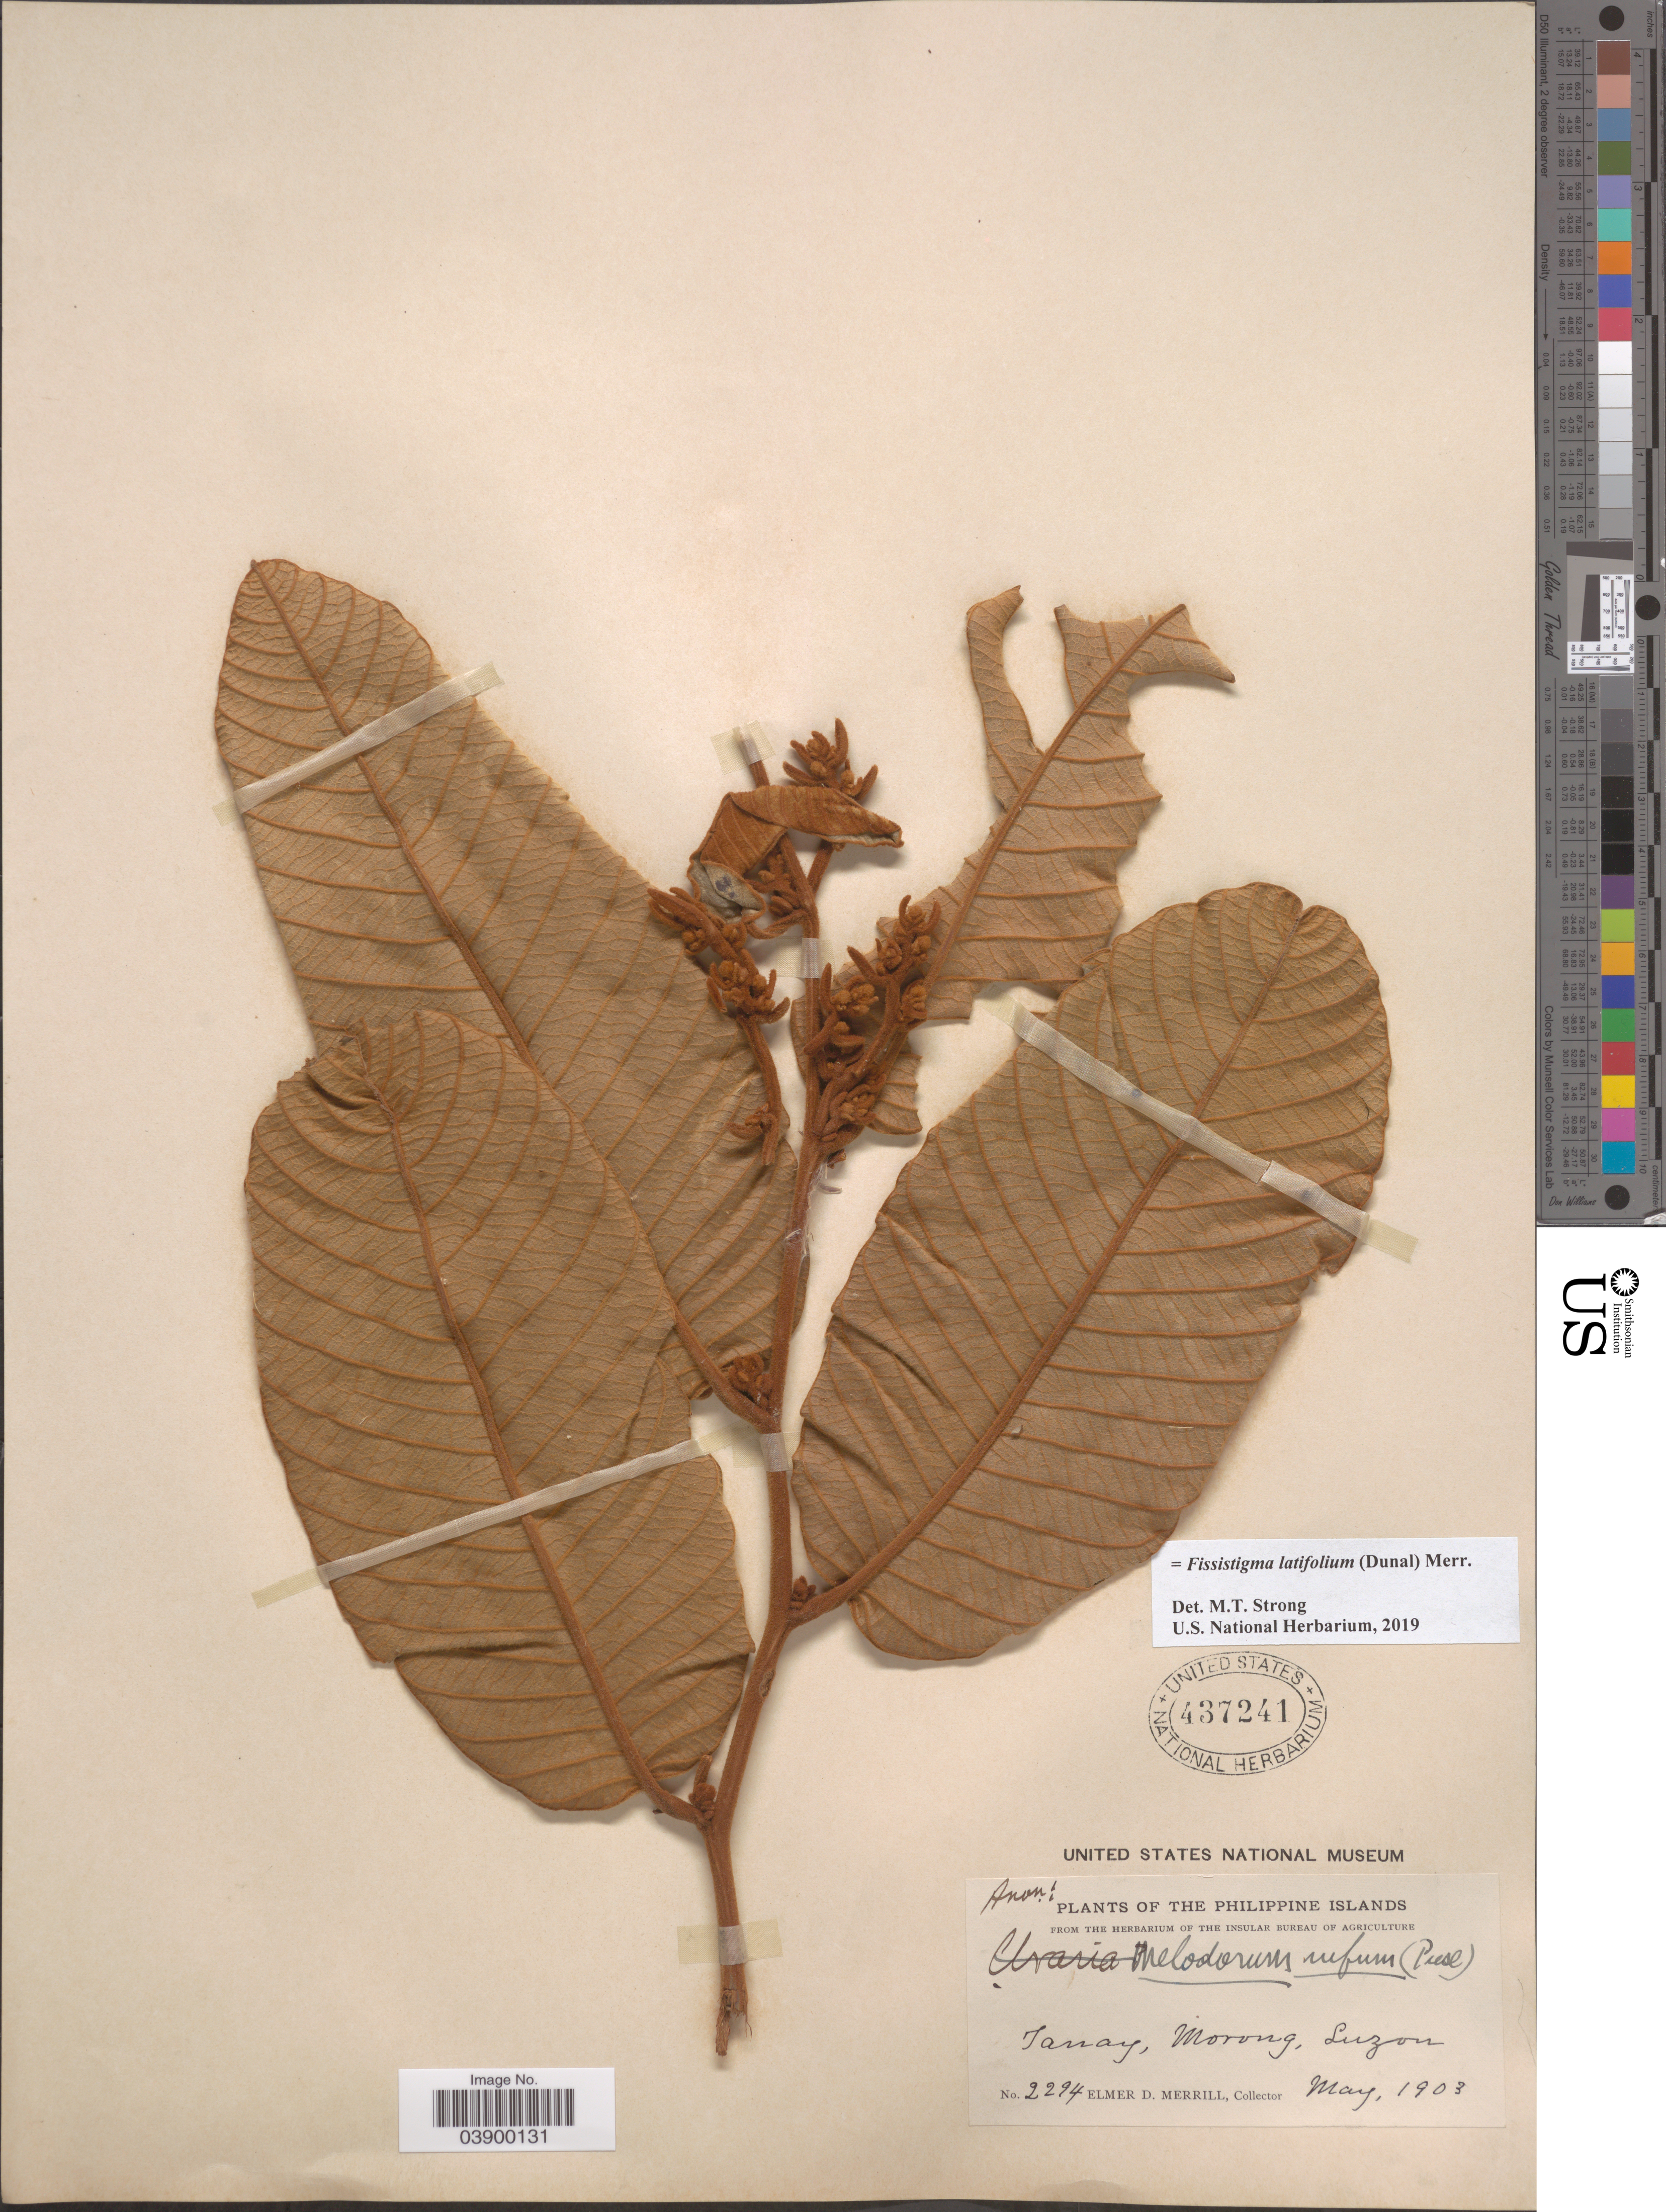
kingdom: Plantae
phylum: Tracheophyta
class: Magnoliopsida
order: Magnoliales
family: Annonaceae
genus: Fissistigma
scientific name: Fissistigma latifolium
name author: (Dunal) Merr.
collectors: E. D. Merrill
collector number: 2294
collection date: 1903-05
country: Philippines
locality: The Philippine Islands. Tanay, Morong, Luzon.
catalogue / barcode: US 437241